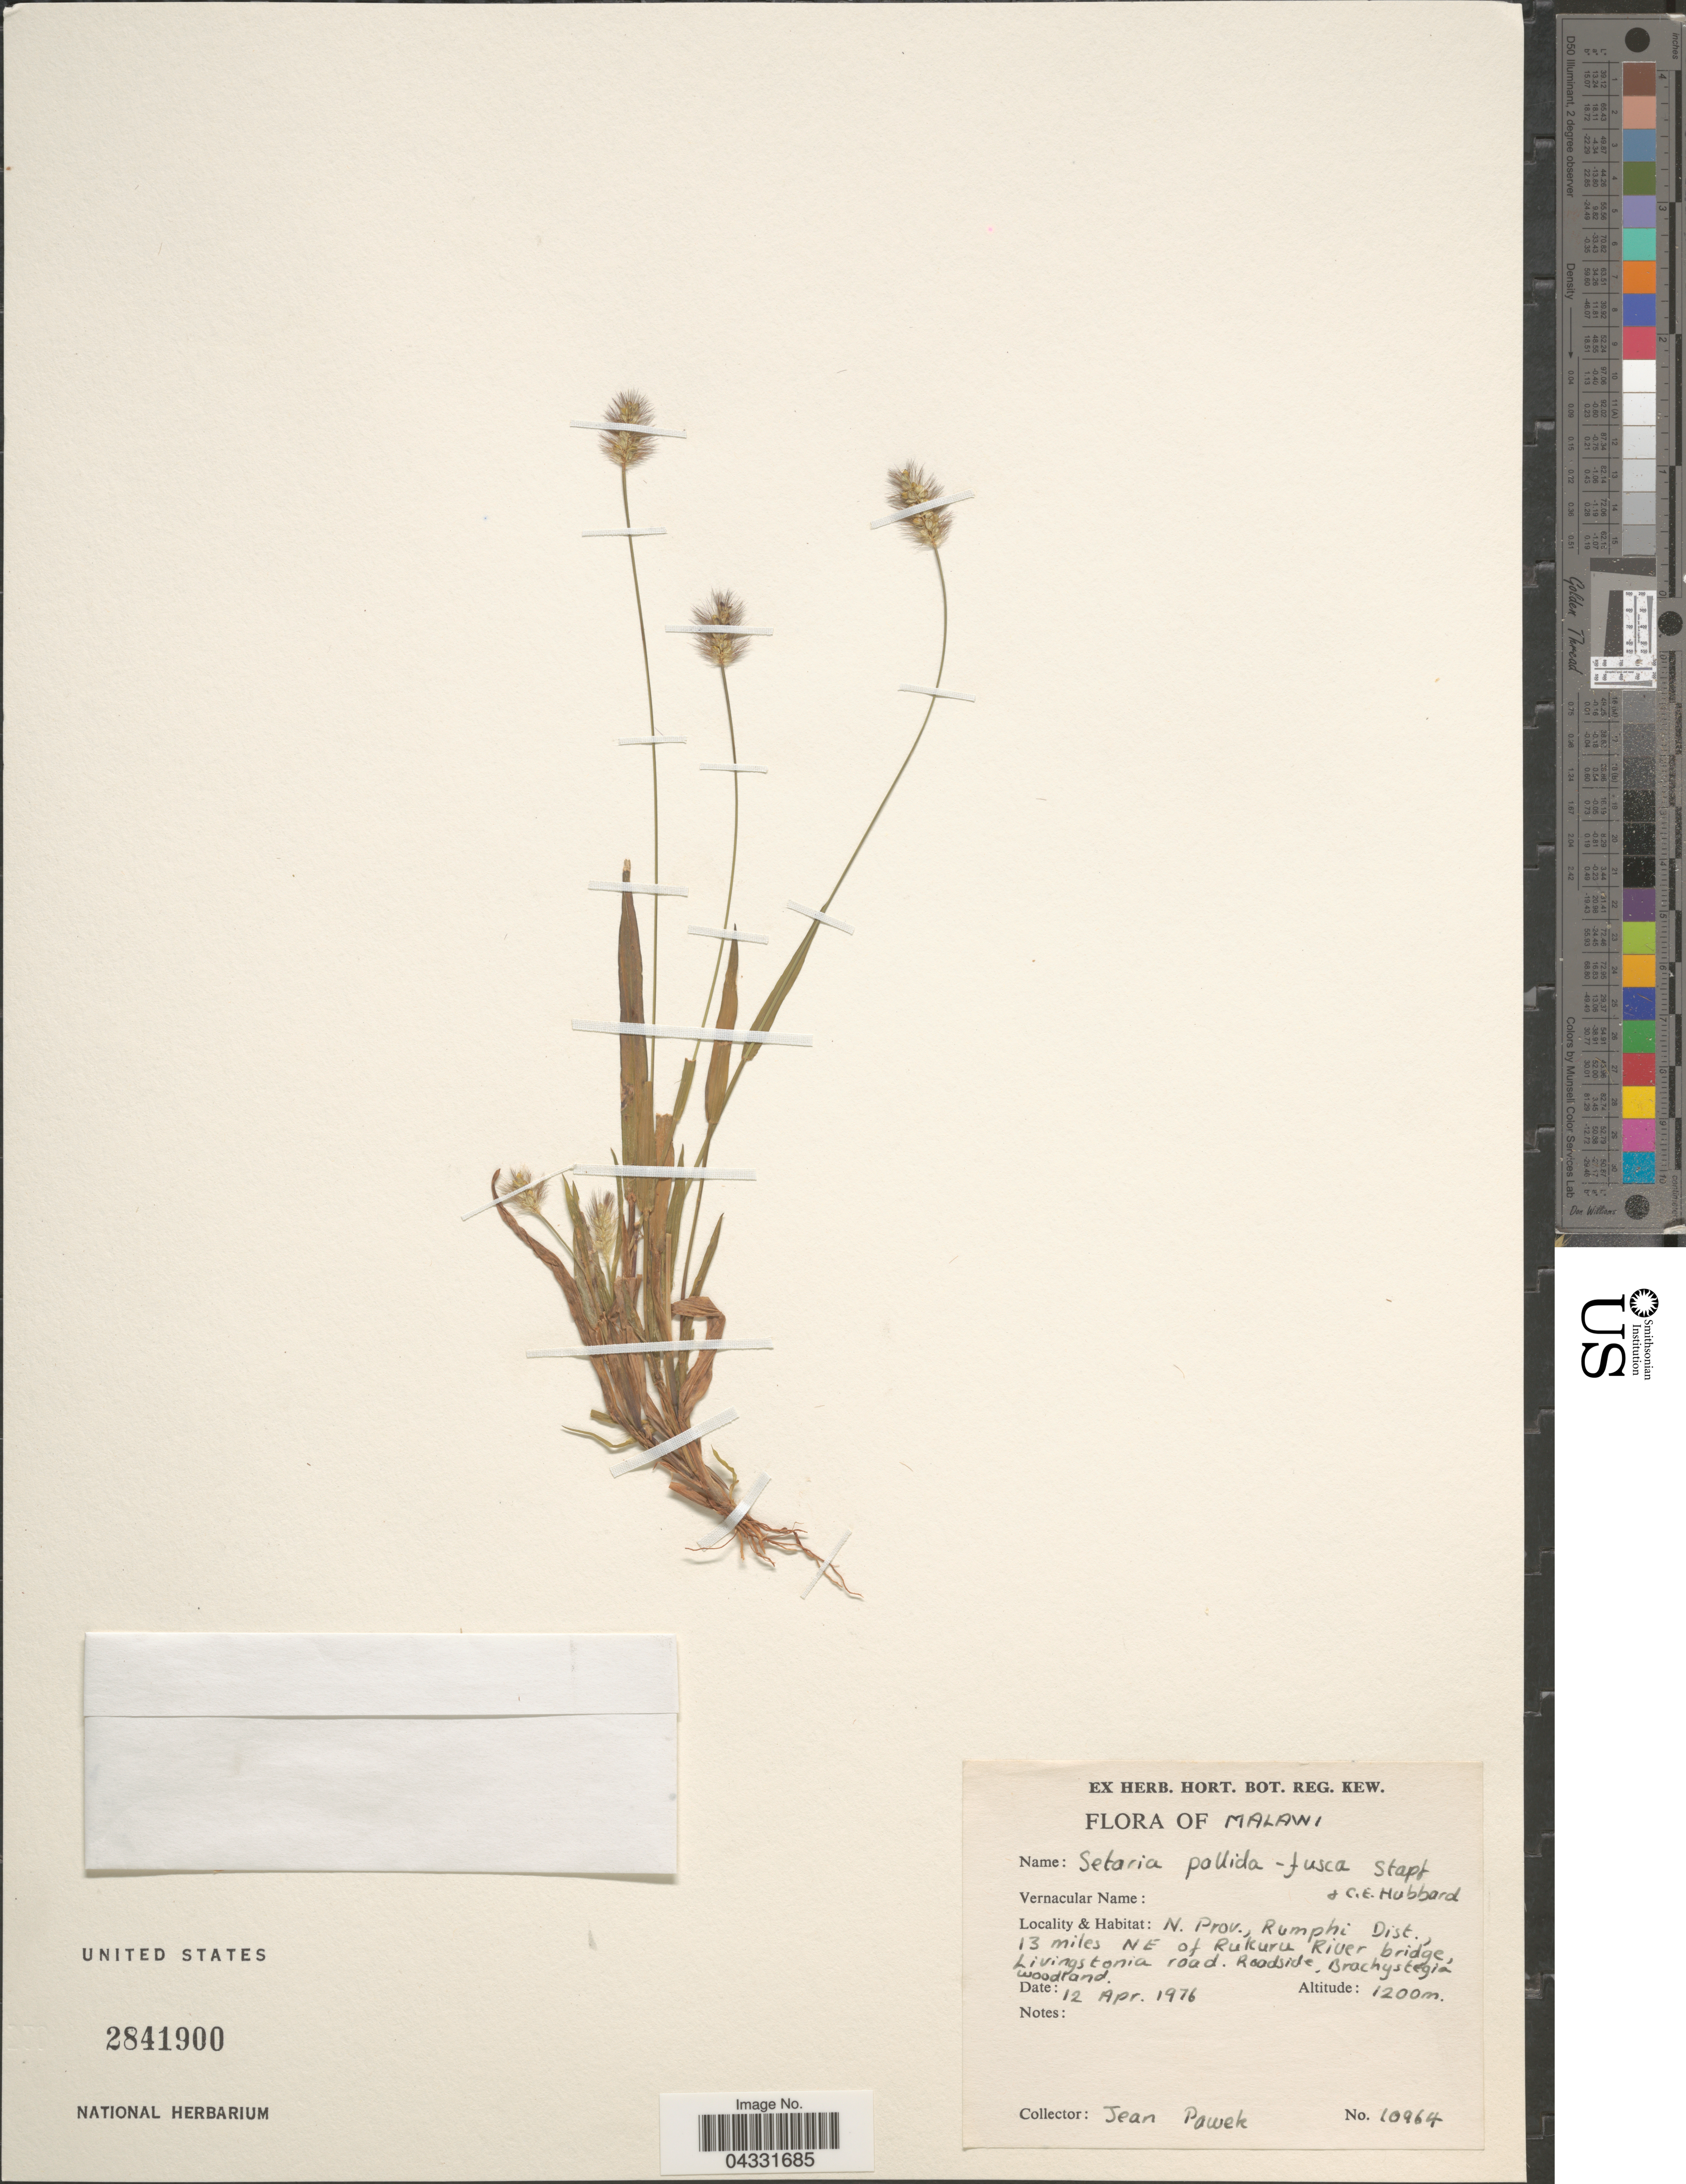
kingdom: Plantae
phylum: Tracheophyta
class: Liliopsida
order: Poales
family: Poaceae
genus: Setaria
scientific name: Setaria pallide-fusca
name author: (Schumach.) Stapf & C.E. Hubb.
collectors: J. Pawek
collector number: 10964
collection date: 1976-04-12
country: Malawi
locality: N. Prov., Rumphi Dist., 13 miles NE of Rukuru River bridge, Livingstonia road.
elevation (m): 1200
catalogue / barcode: US 2841900